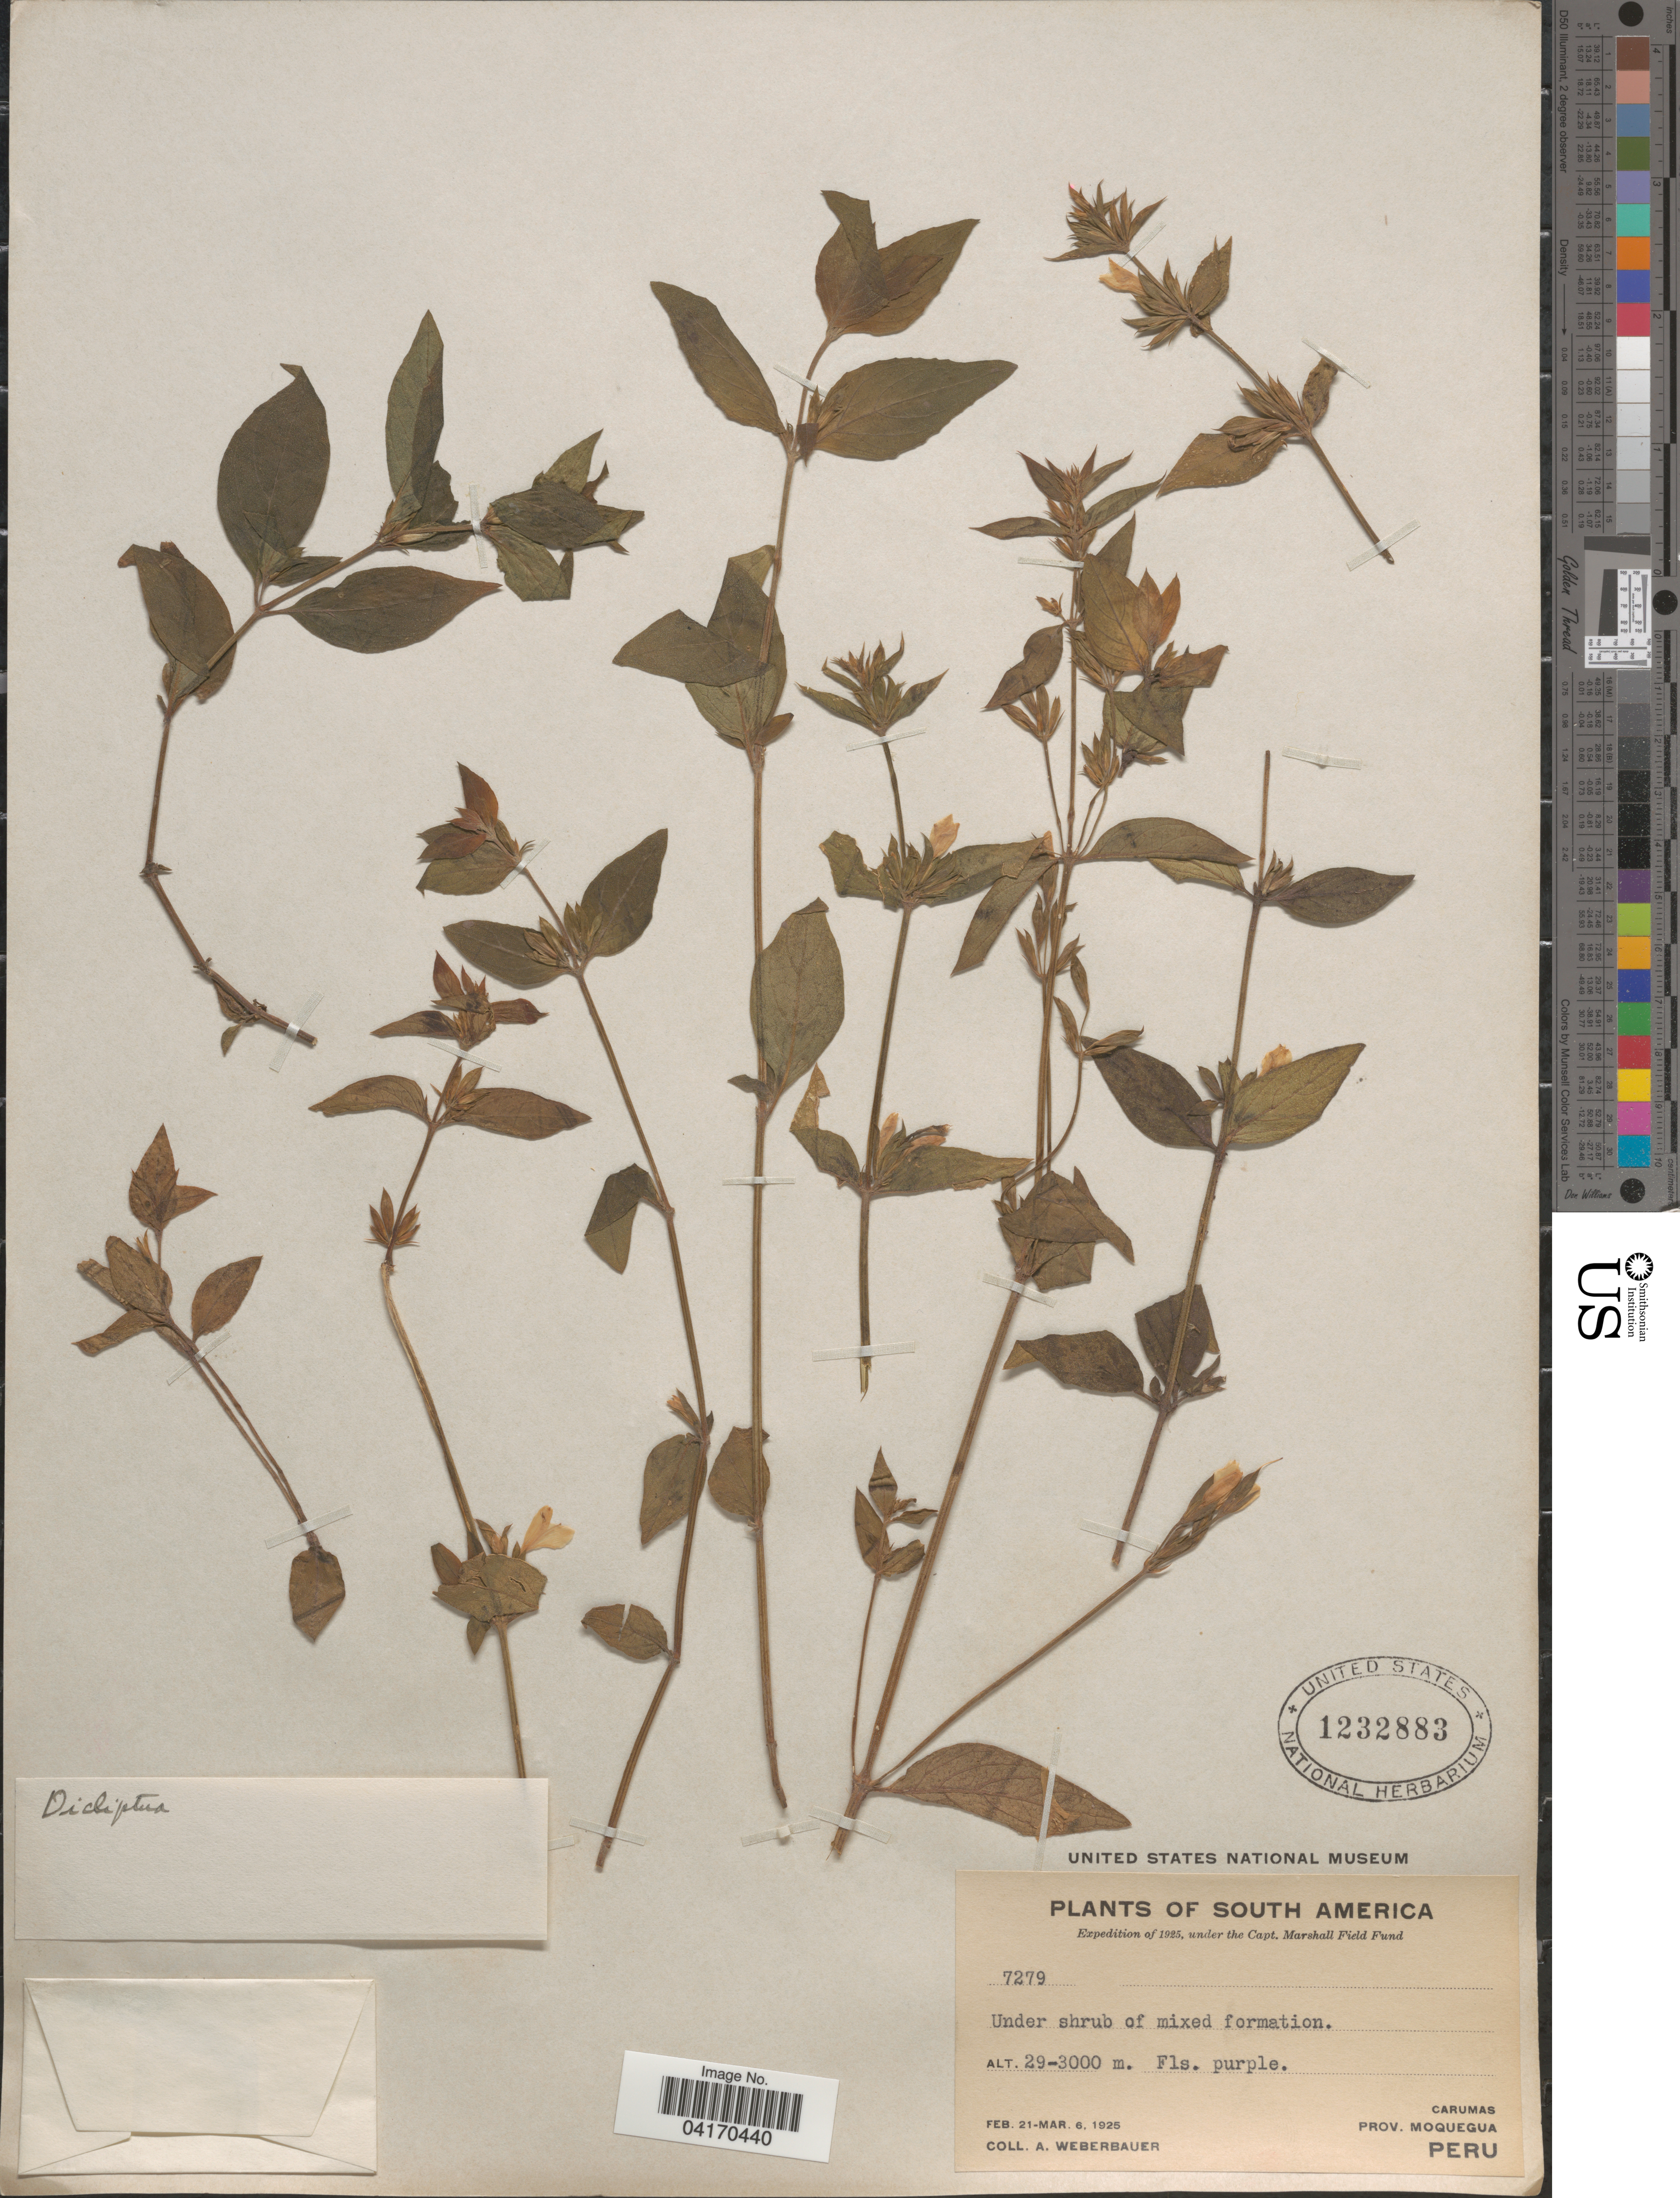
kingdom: Plantae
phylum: Tracheophyta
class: Magnoliopsida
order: Lamiales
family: Acanthaceae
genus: Dicliptera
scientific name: Dicliptera sp.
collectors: A. Weberbauer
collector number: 7279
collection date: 1925-02-21/1925-03-06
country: Peru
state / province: Moquegua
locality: Expedition of 1925. Carumas.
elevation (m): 2900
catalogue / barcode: US 1232883